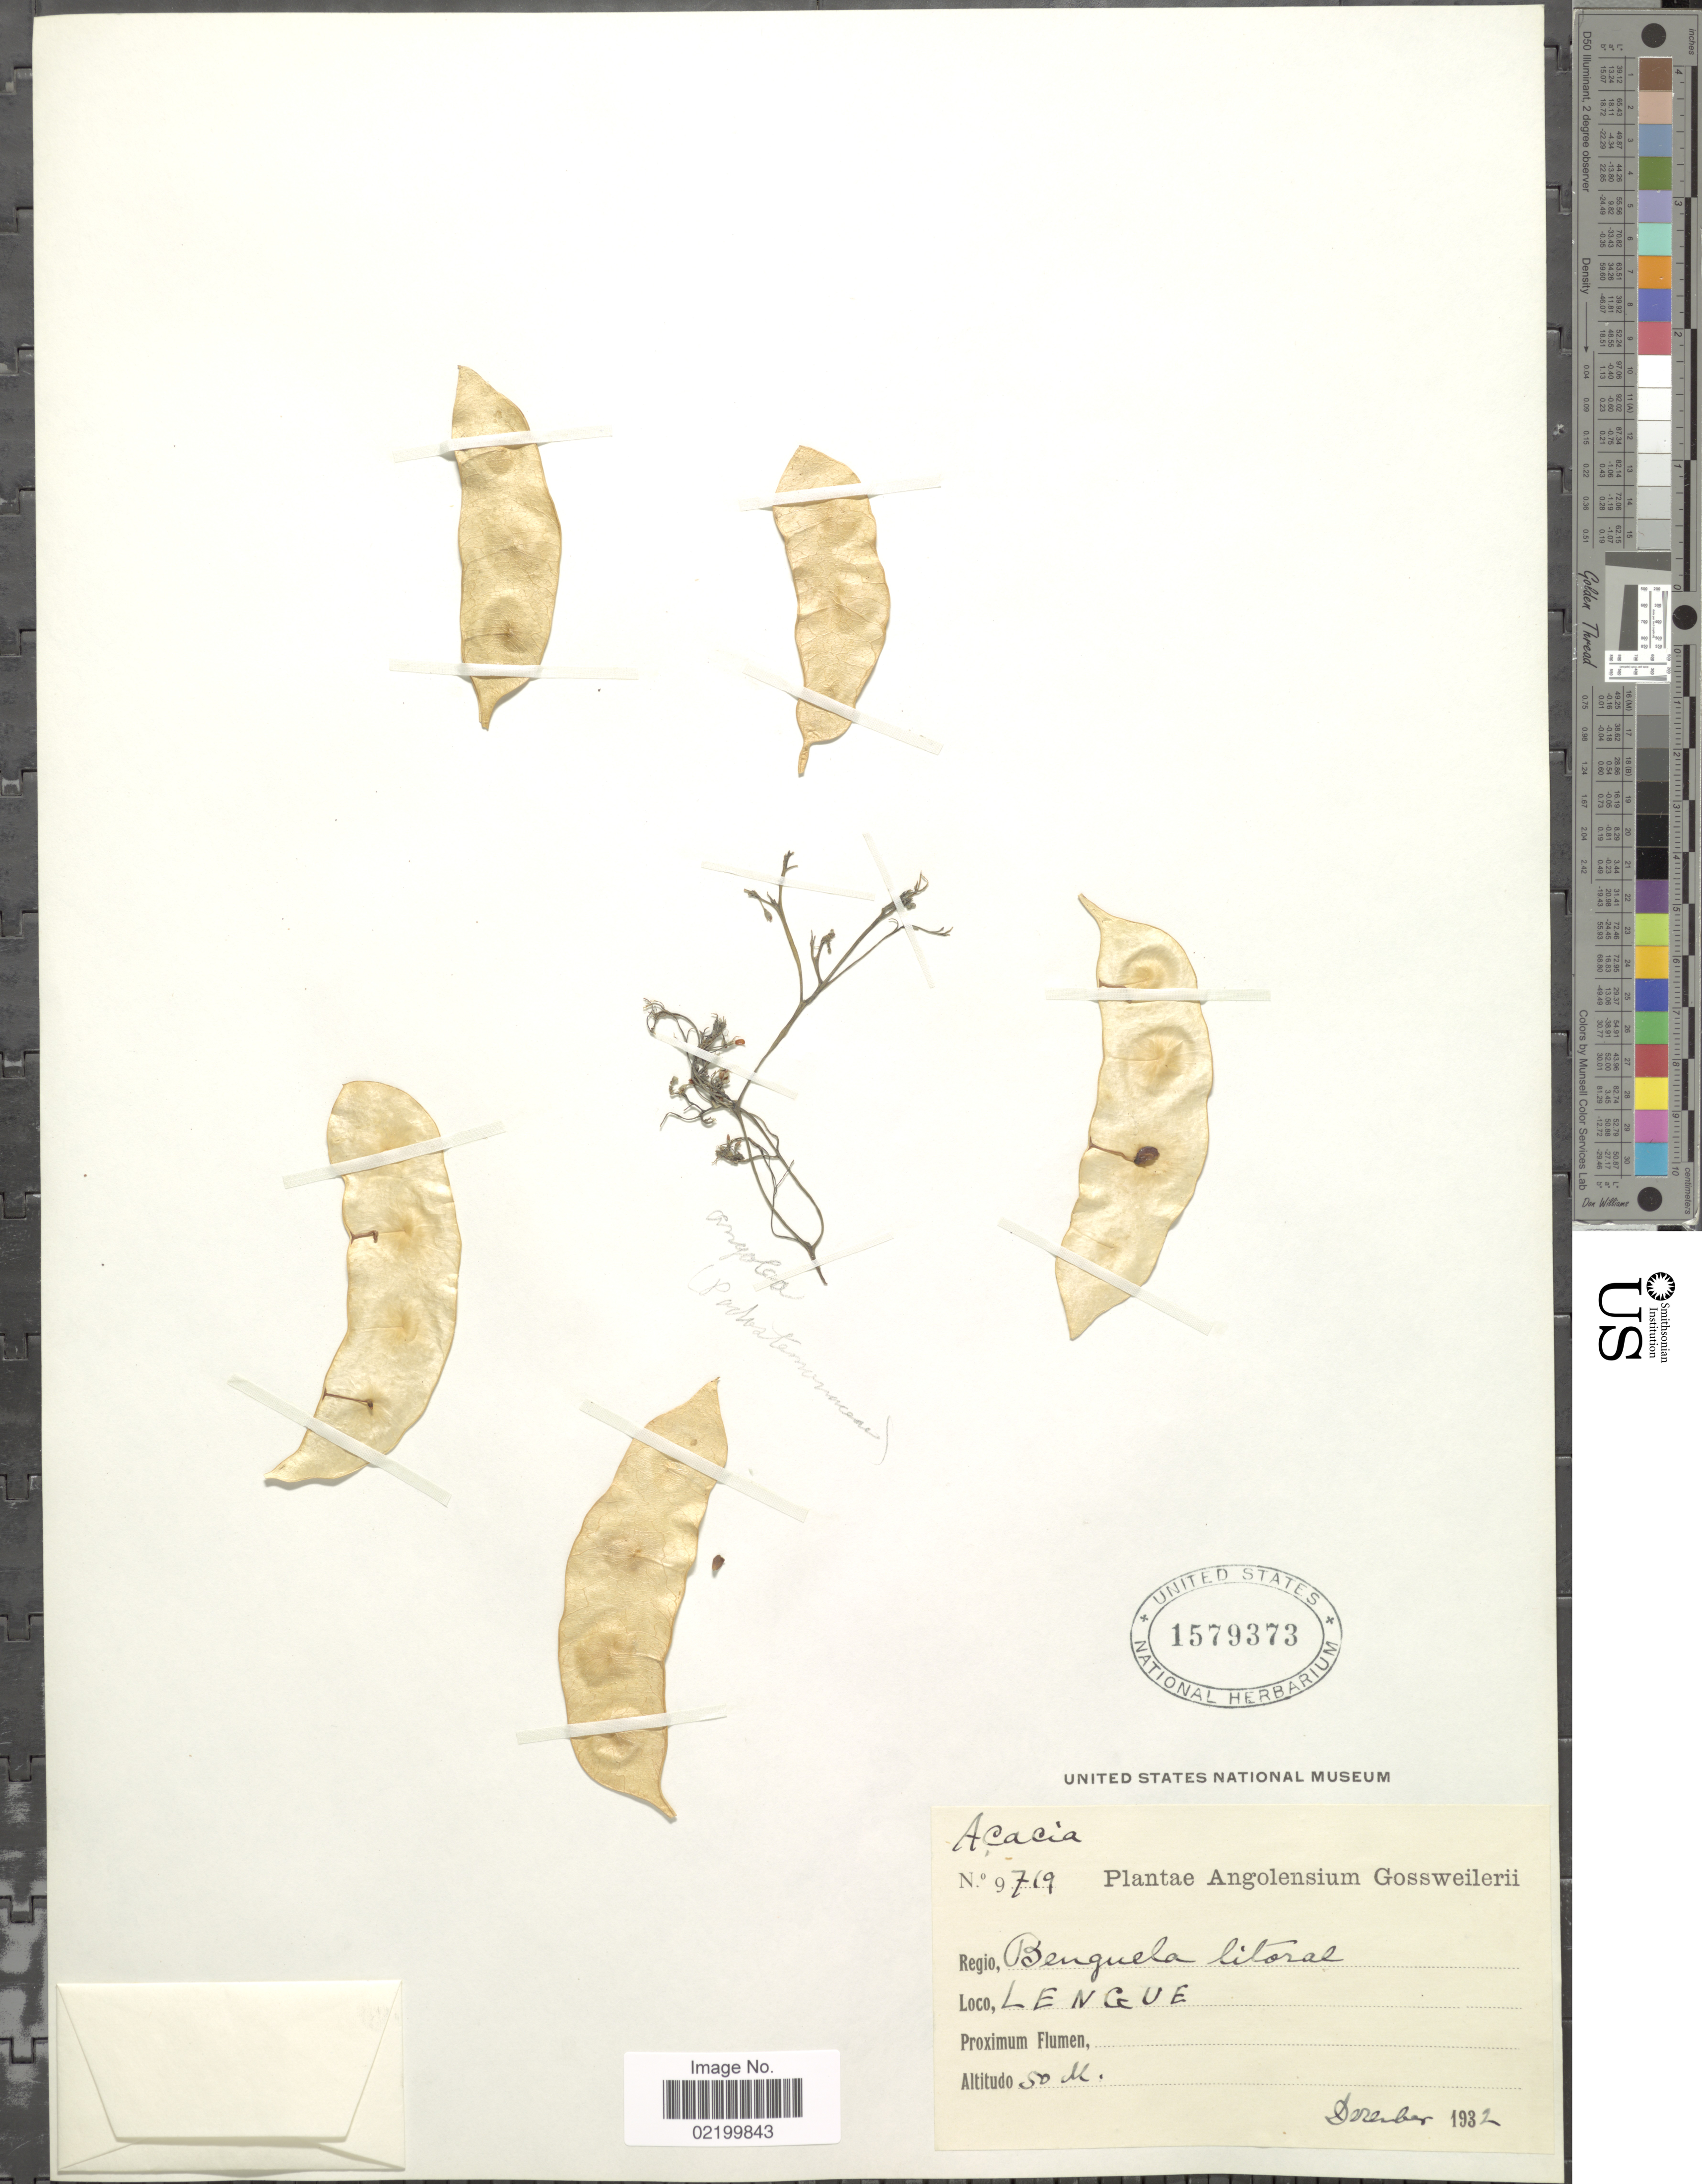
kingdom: Plantae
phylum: Tracheophyta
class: Magnoliopsida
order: Fabales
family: Fabaceae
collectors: -. Gossweiler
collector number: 9719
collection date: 1932-12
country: Angola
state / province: Benguela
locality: Angolensium. Regio: Benguela litoral. Loco, Lengue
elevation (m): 50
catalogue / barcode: US 1579373